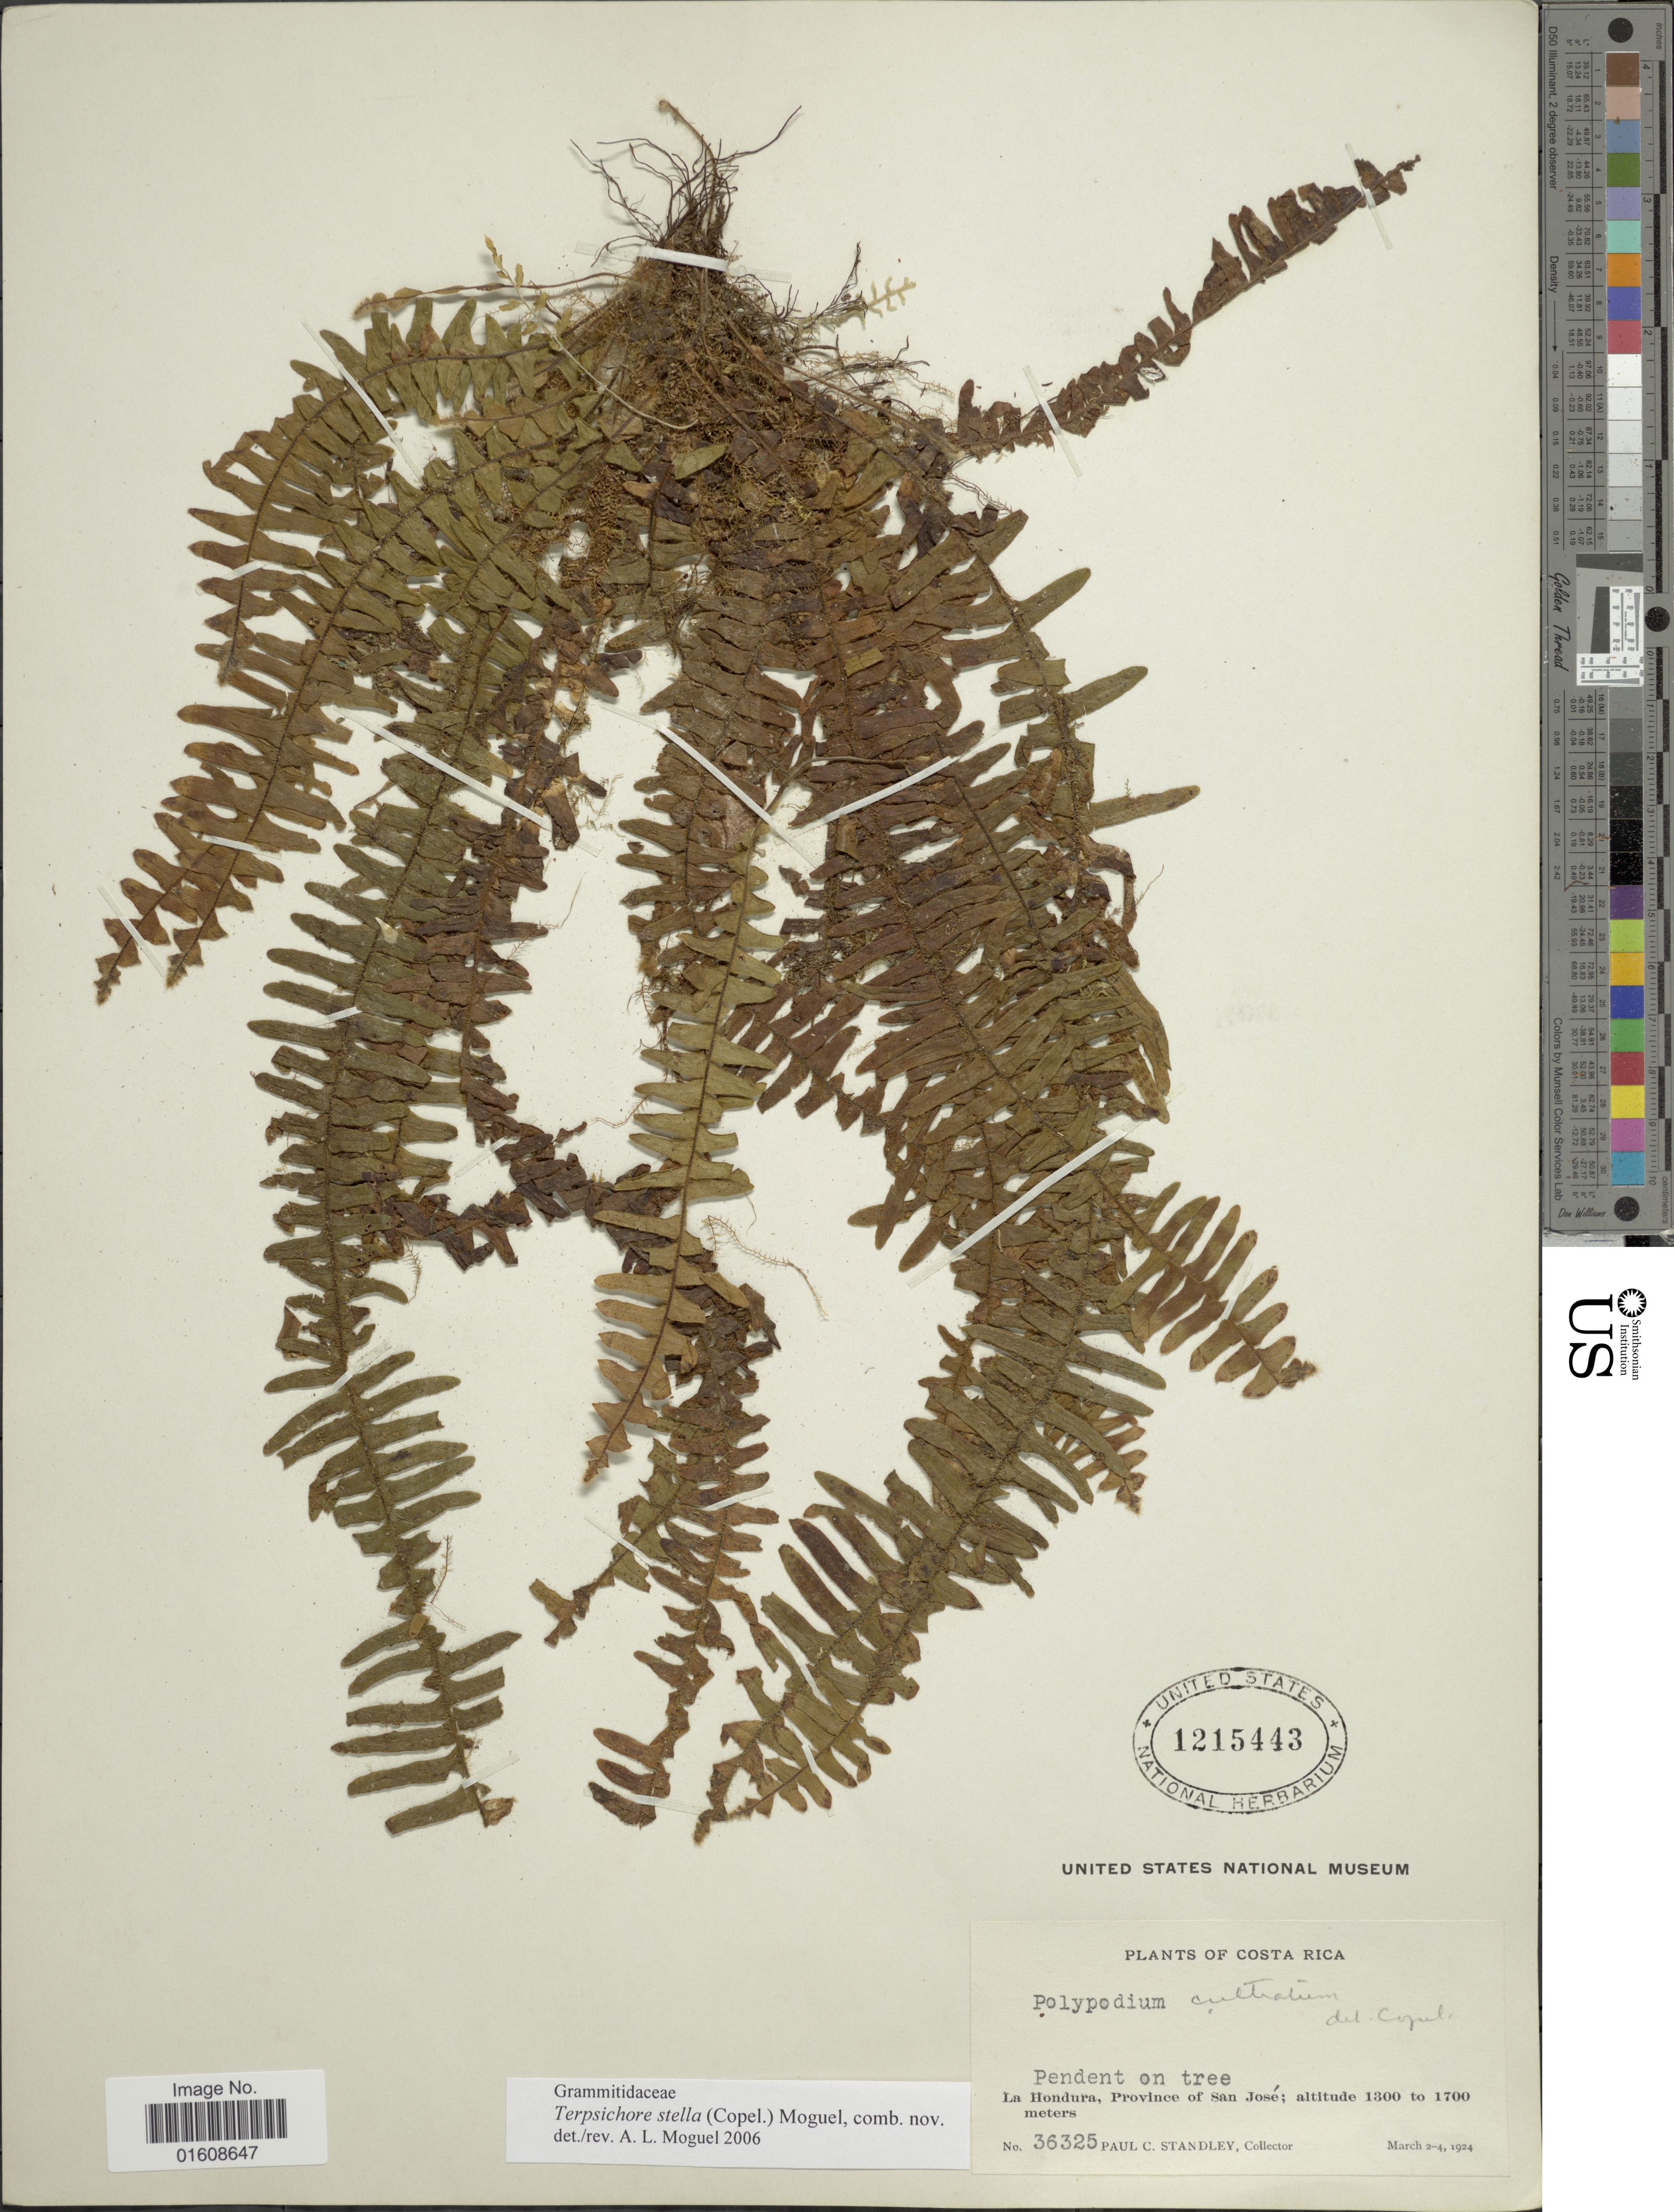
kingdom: Plantae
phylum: Tracheophyta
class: Polypodiopsida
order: Polypodiales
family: Polypodiaceae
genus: Alansmia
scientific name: Alansmia stella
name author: (Copel.) Moguel & M. Kessler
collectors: P. C. Standley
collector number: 36325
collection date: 1924-03-02/1924-03-04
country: Costa Rica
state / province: San José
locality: La Hondura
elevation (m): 1300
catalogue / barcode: US 1215443